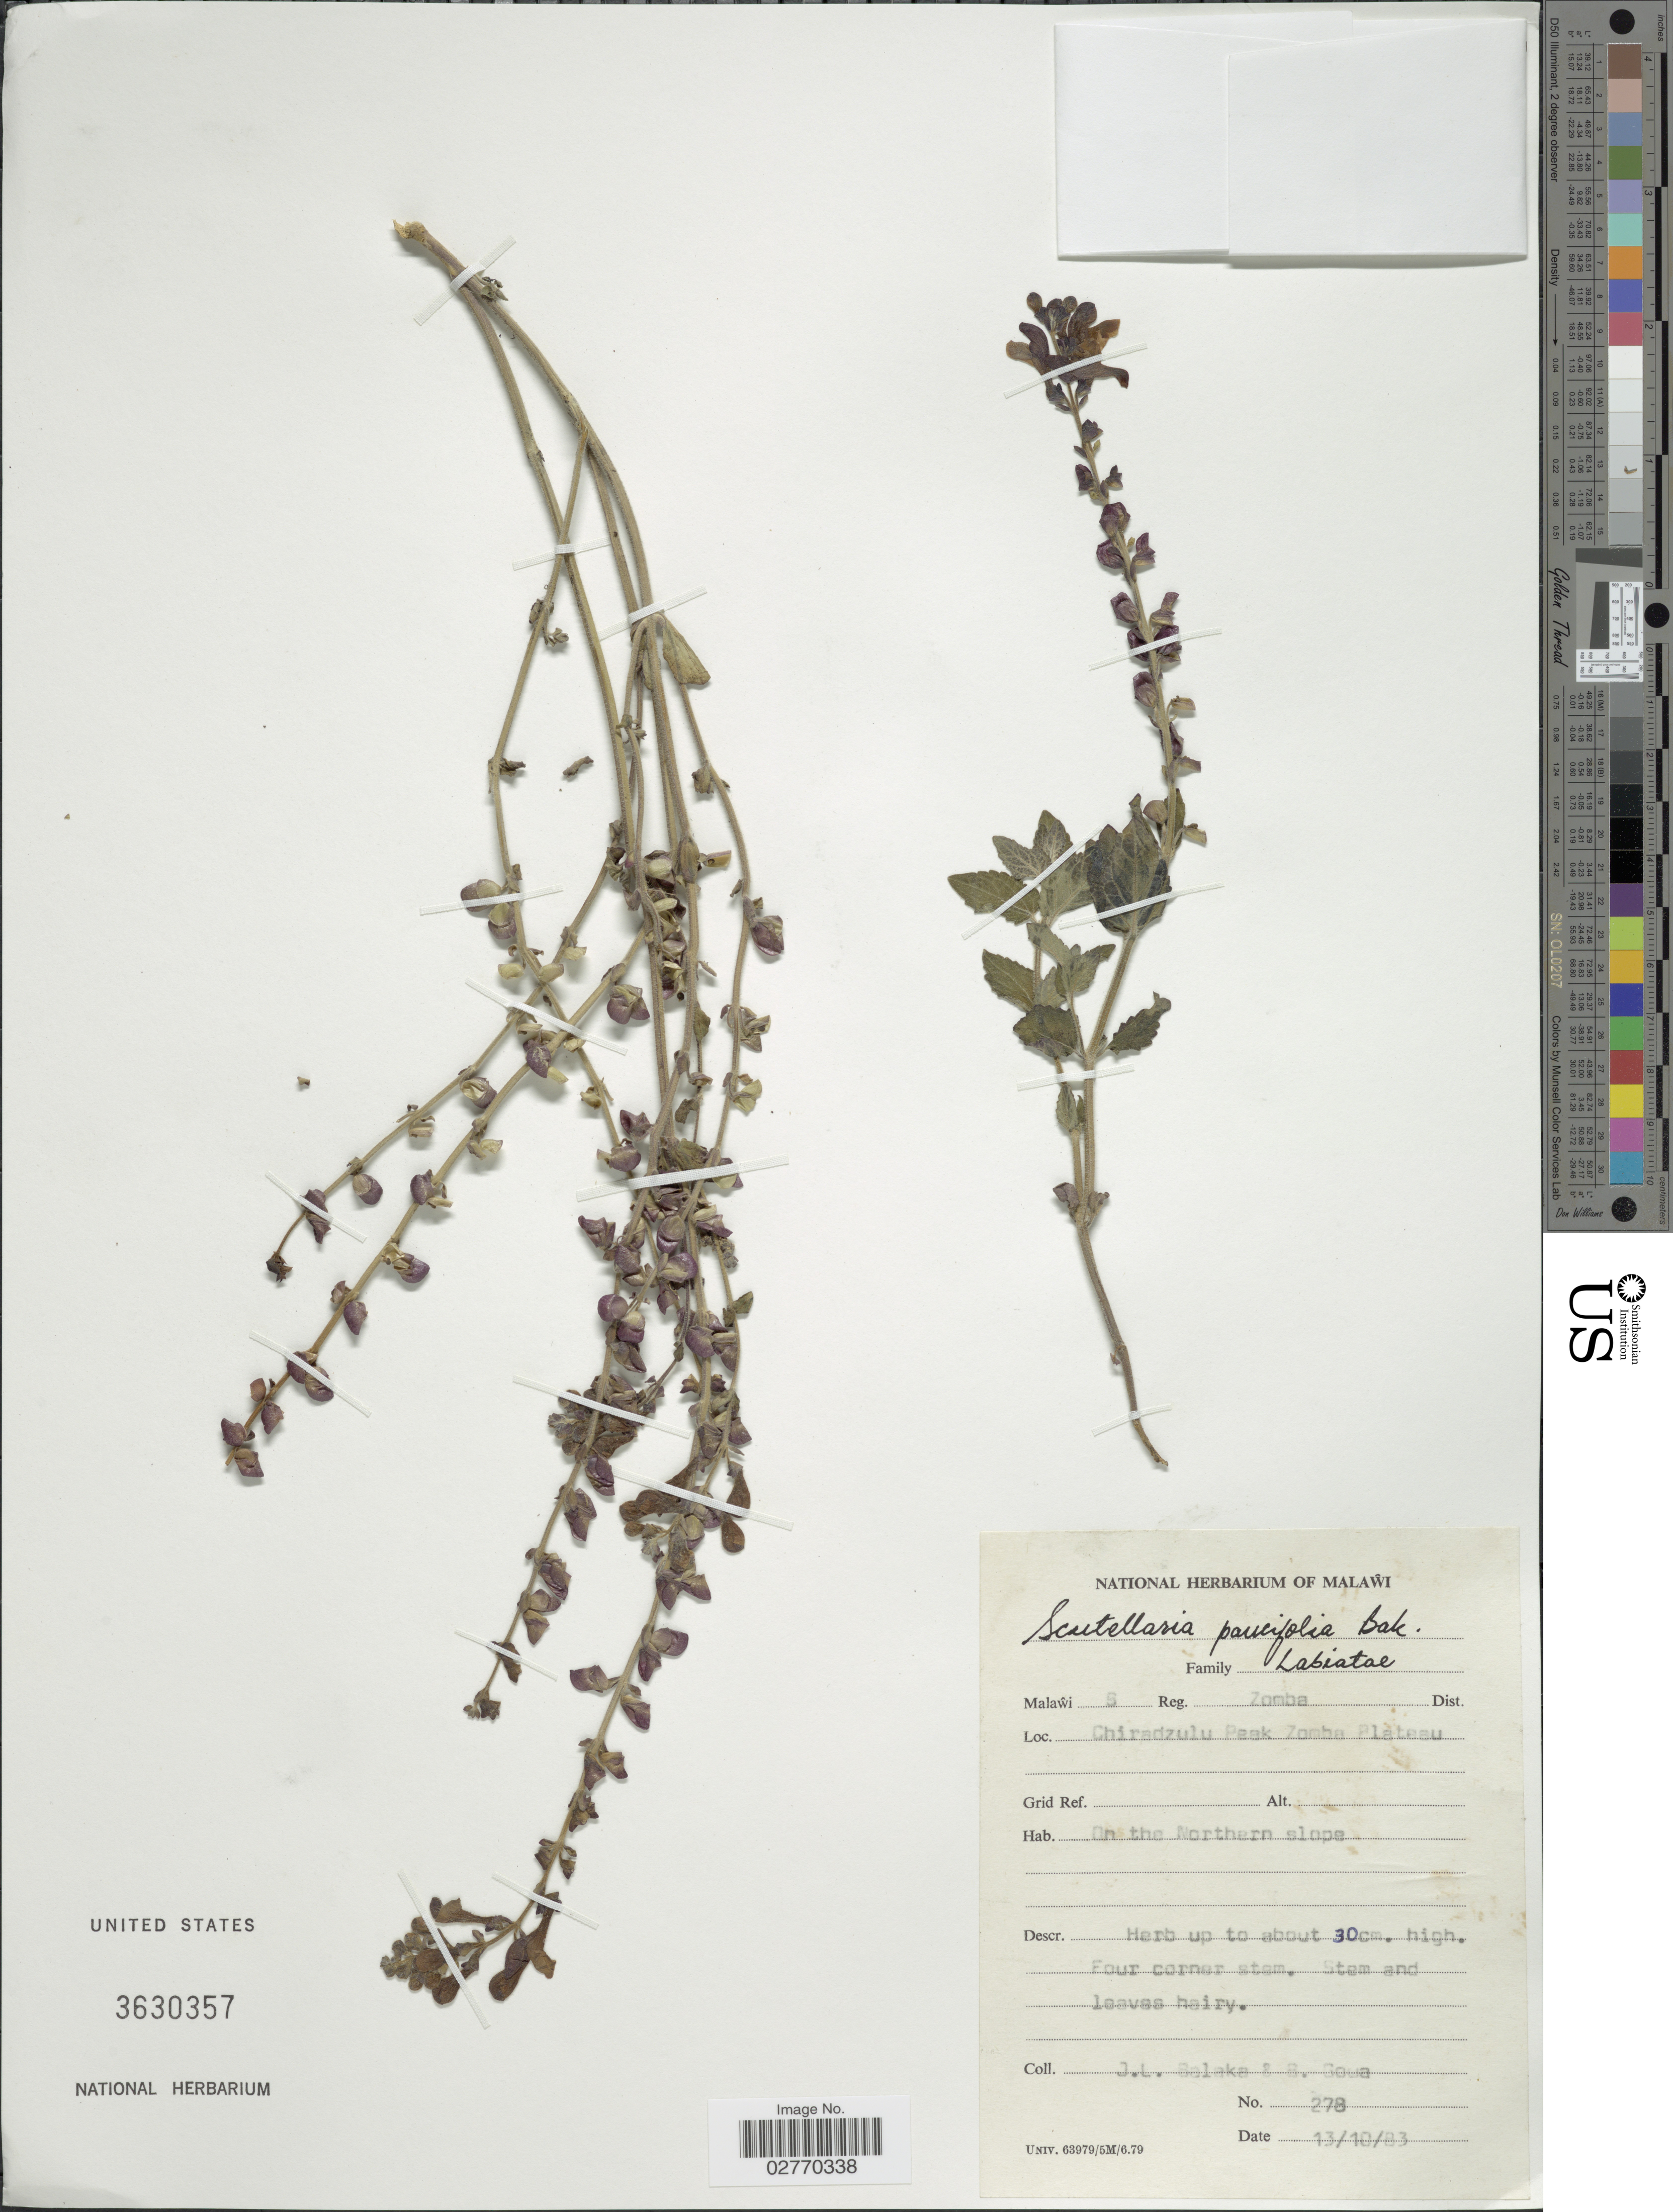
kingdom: Plantae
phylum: Tracheophyta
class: Magnoliopsida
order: Lamiales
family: Lamiaceae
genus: Scutellaria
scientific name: Scutellaria paucifolia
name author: Baker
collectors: J. Balaka & S. Sowa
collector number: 278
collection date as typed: Transcribed d/m/y: 13/10/83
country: Malawi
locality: S Reg. Zomba Dist. Chiradzulu Peak Zomba Plateau. On the northern slope.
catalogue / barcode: US 3630357